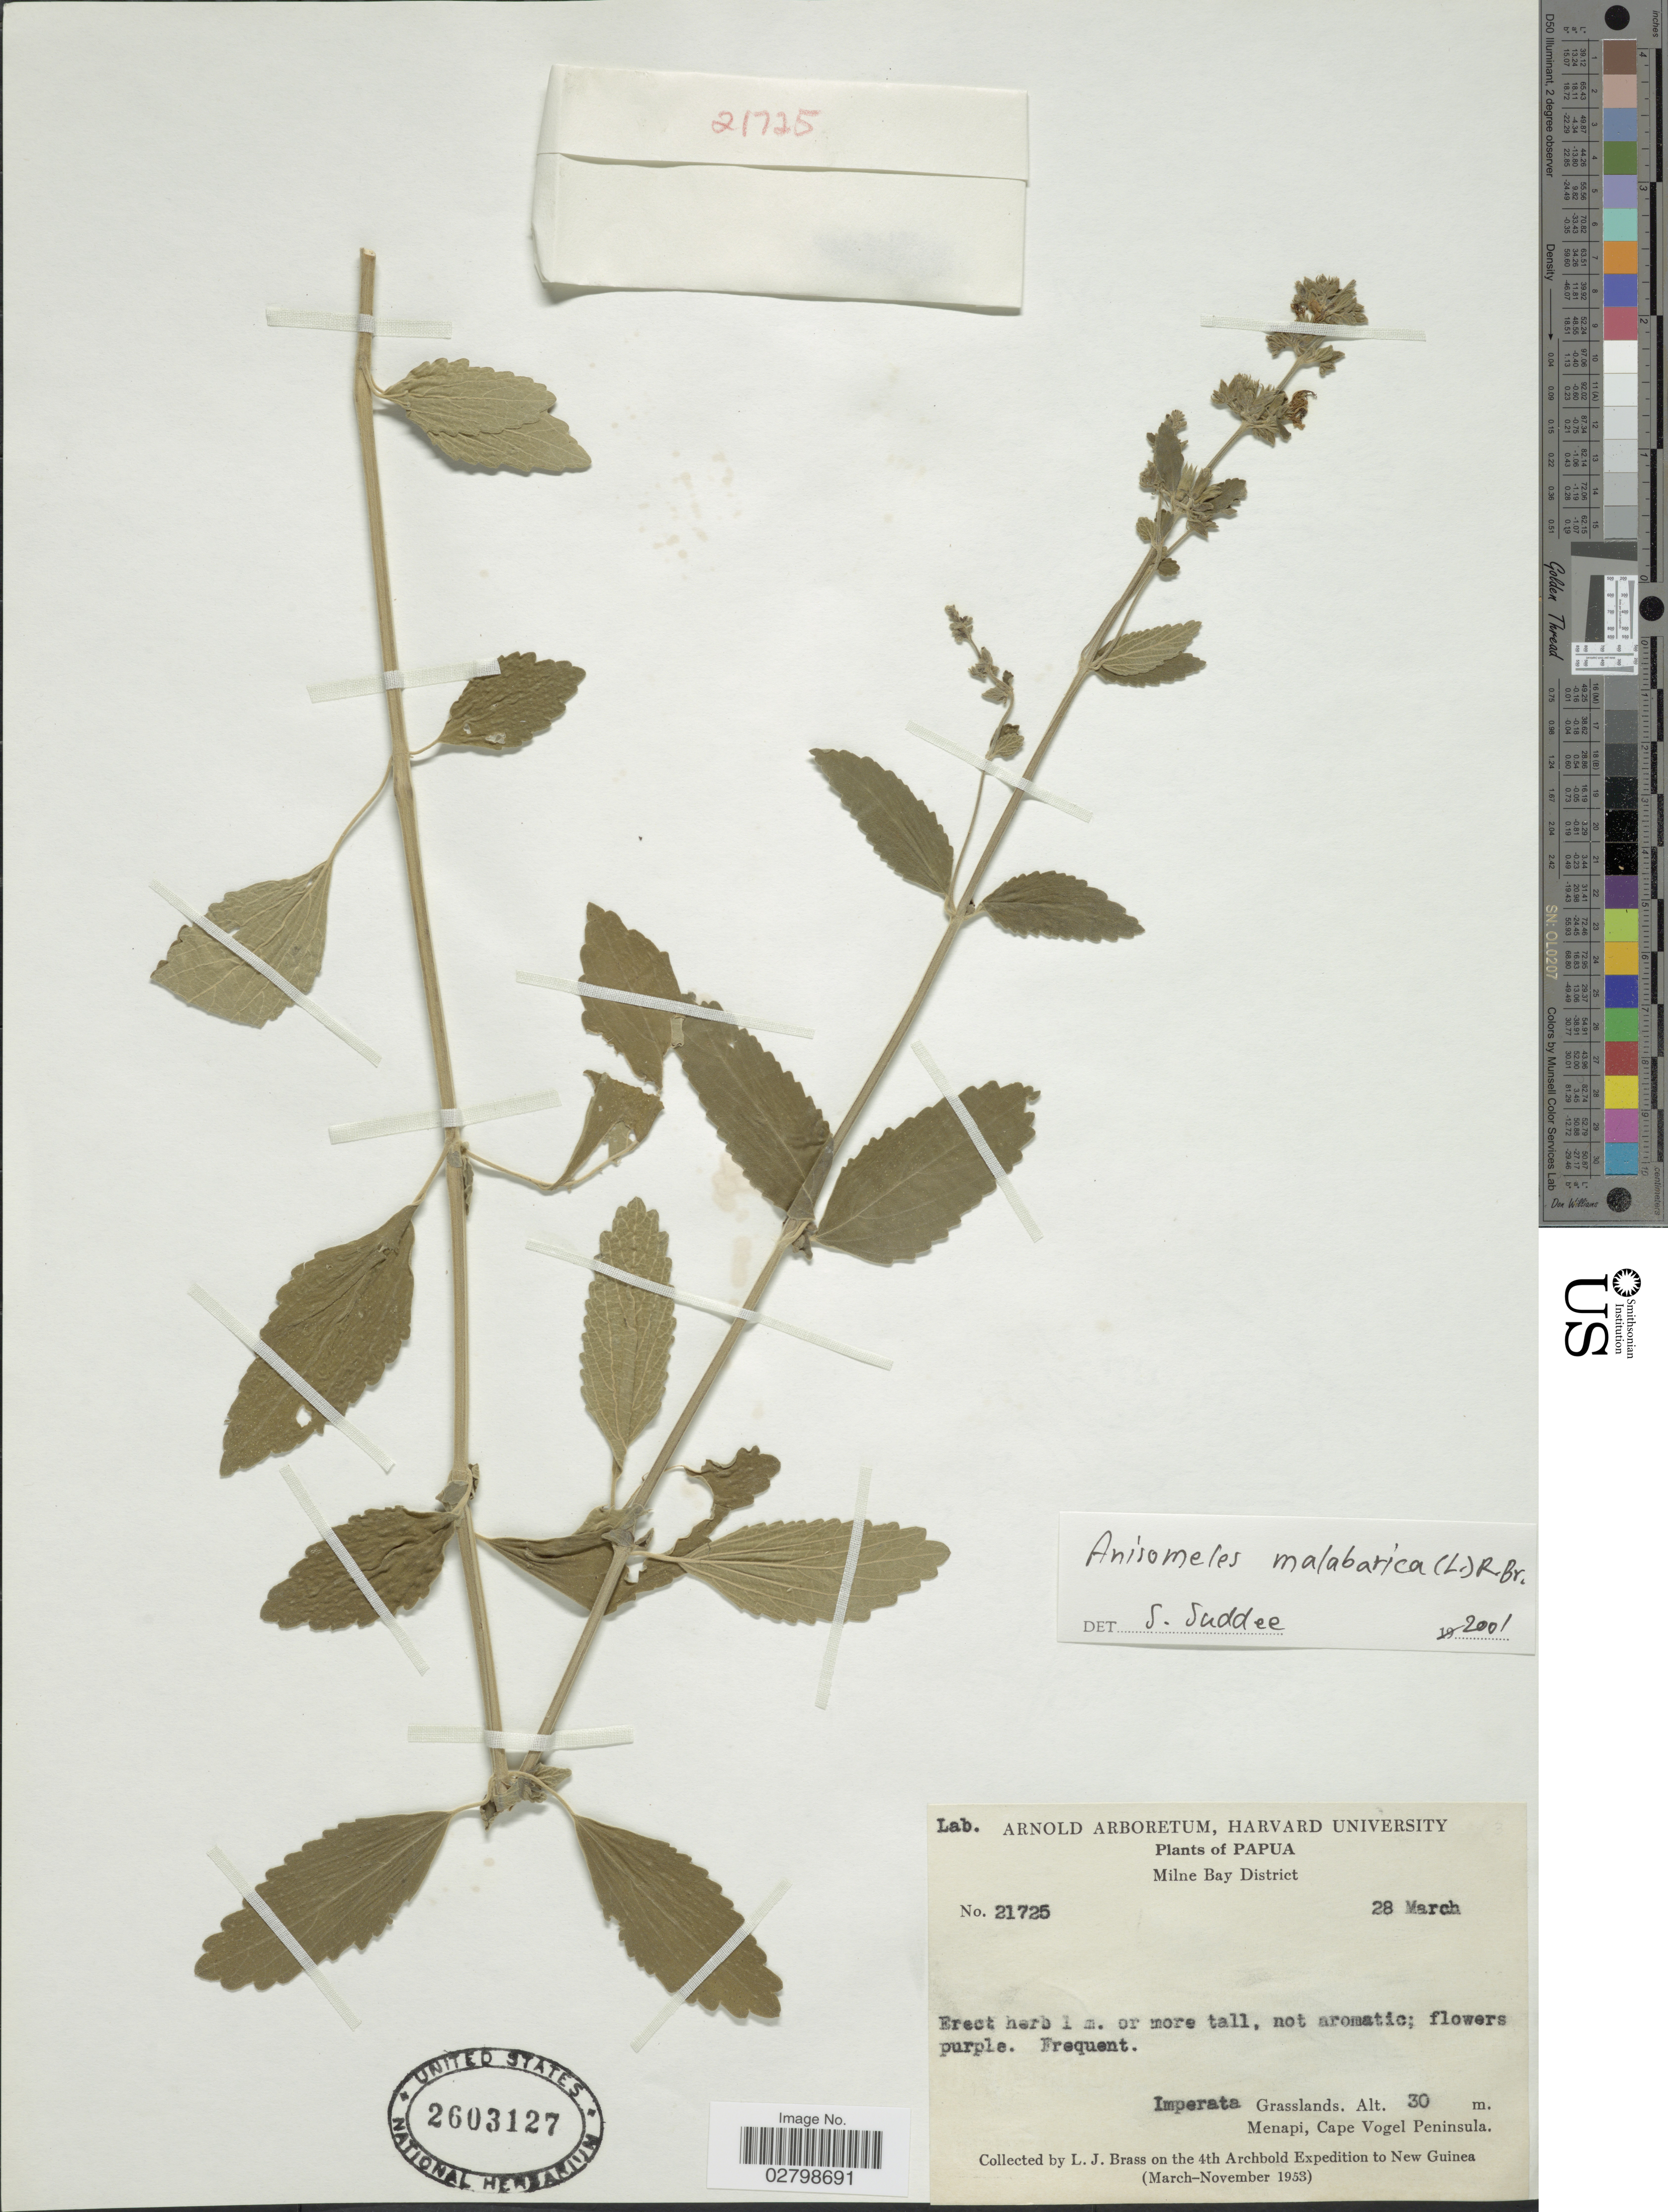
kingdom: Plantae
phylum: Tracheophyta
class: Magnoliopsida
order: Lamiales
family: Lamiaceae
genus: Anisomeles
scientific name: Anisomeles malabarica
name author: (L.) R. Br. ex Sims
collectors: L. J. Brass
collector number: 21725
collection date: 1953-03-28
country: Papua New Guinea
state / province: Milne Bay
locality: Papua, Milne Bay District, Imperata Grasslands, Menapi, Cape Vogel Peninsula, New Guinea.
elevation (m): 30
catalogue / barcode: US 2603127